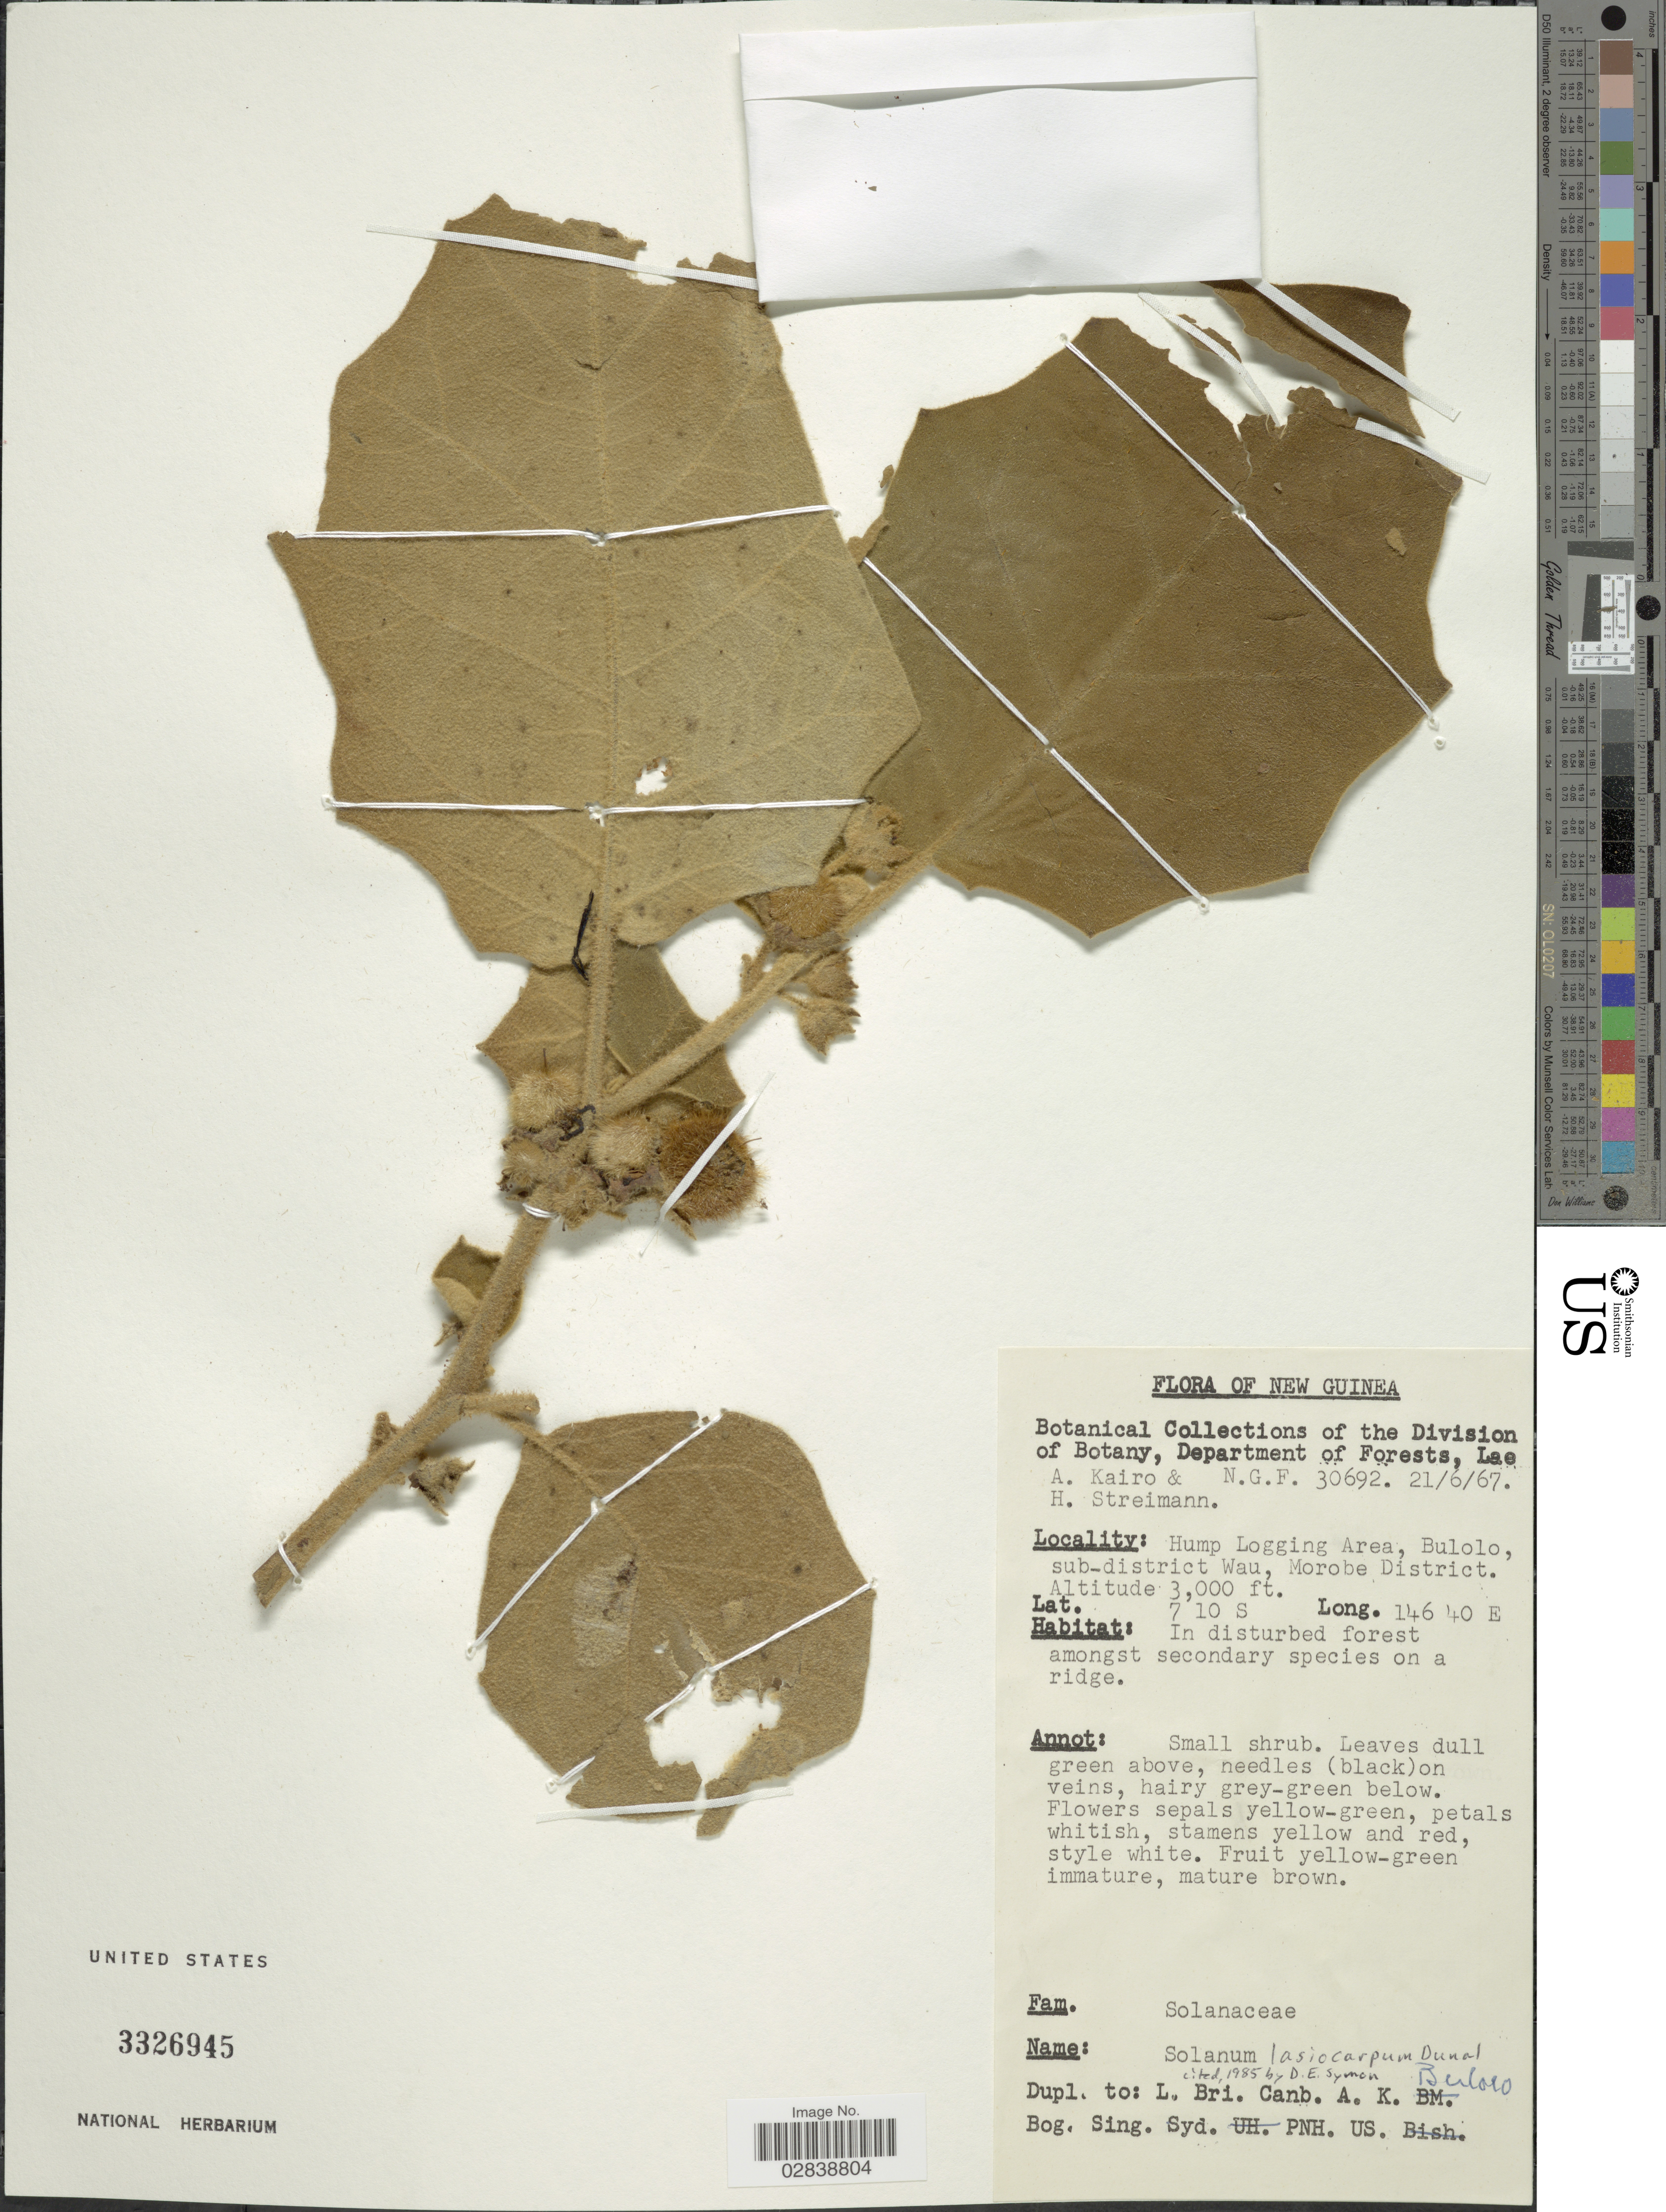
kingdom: Plantae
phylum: Tracheophyta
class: Magnoliopsida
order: Solanales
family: Solanaceae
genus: Solanum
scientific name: Solanum lasiocarpum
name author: Dunal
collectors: A. Kairo & H. Streimann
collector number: N.G.F. 30692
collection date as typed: Transcribed d/m/y: 21/6/67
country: Papua New Guinea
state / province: Morobe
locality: New Guinea. Hump Logging Area, Bulolo, sub-district Wau, Morobe District.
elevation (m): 914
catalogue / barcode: US 3326945